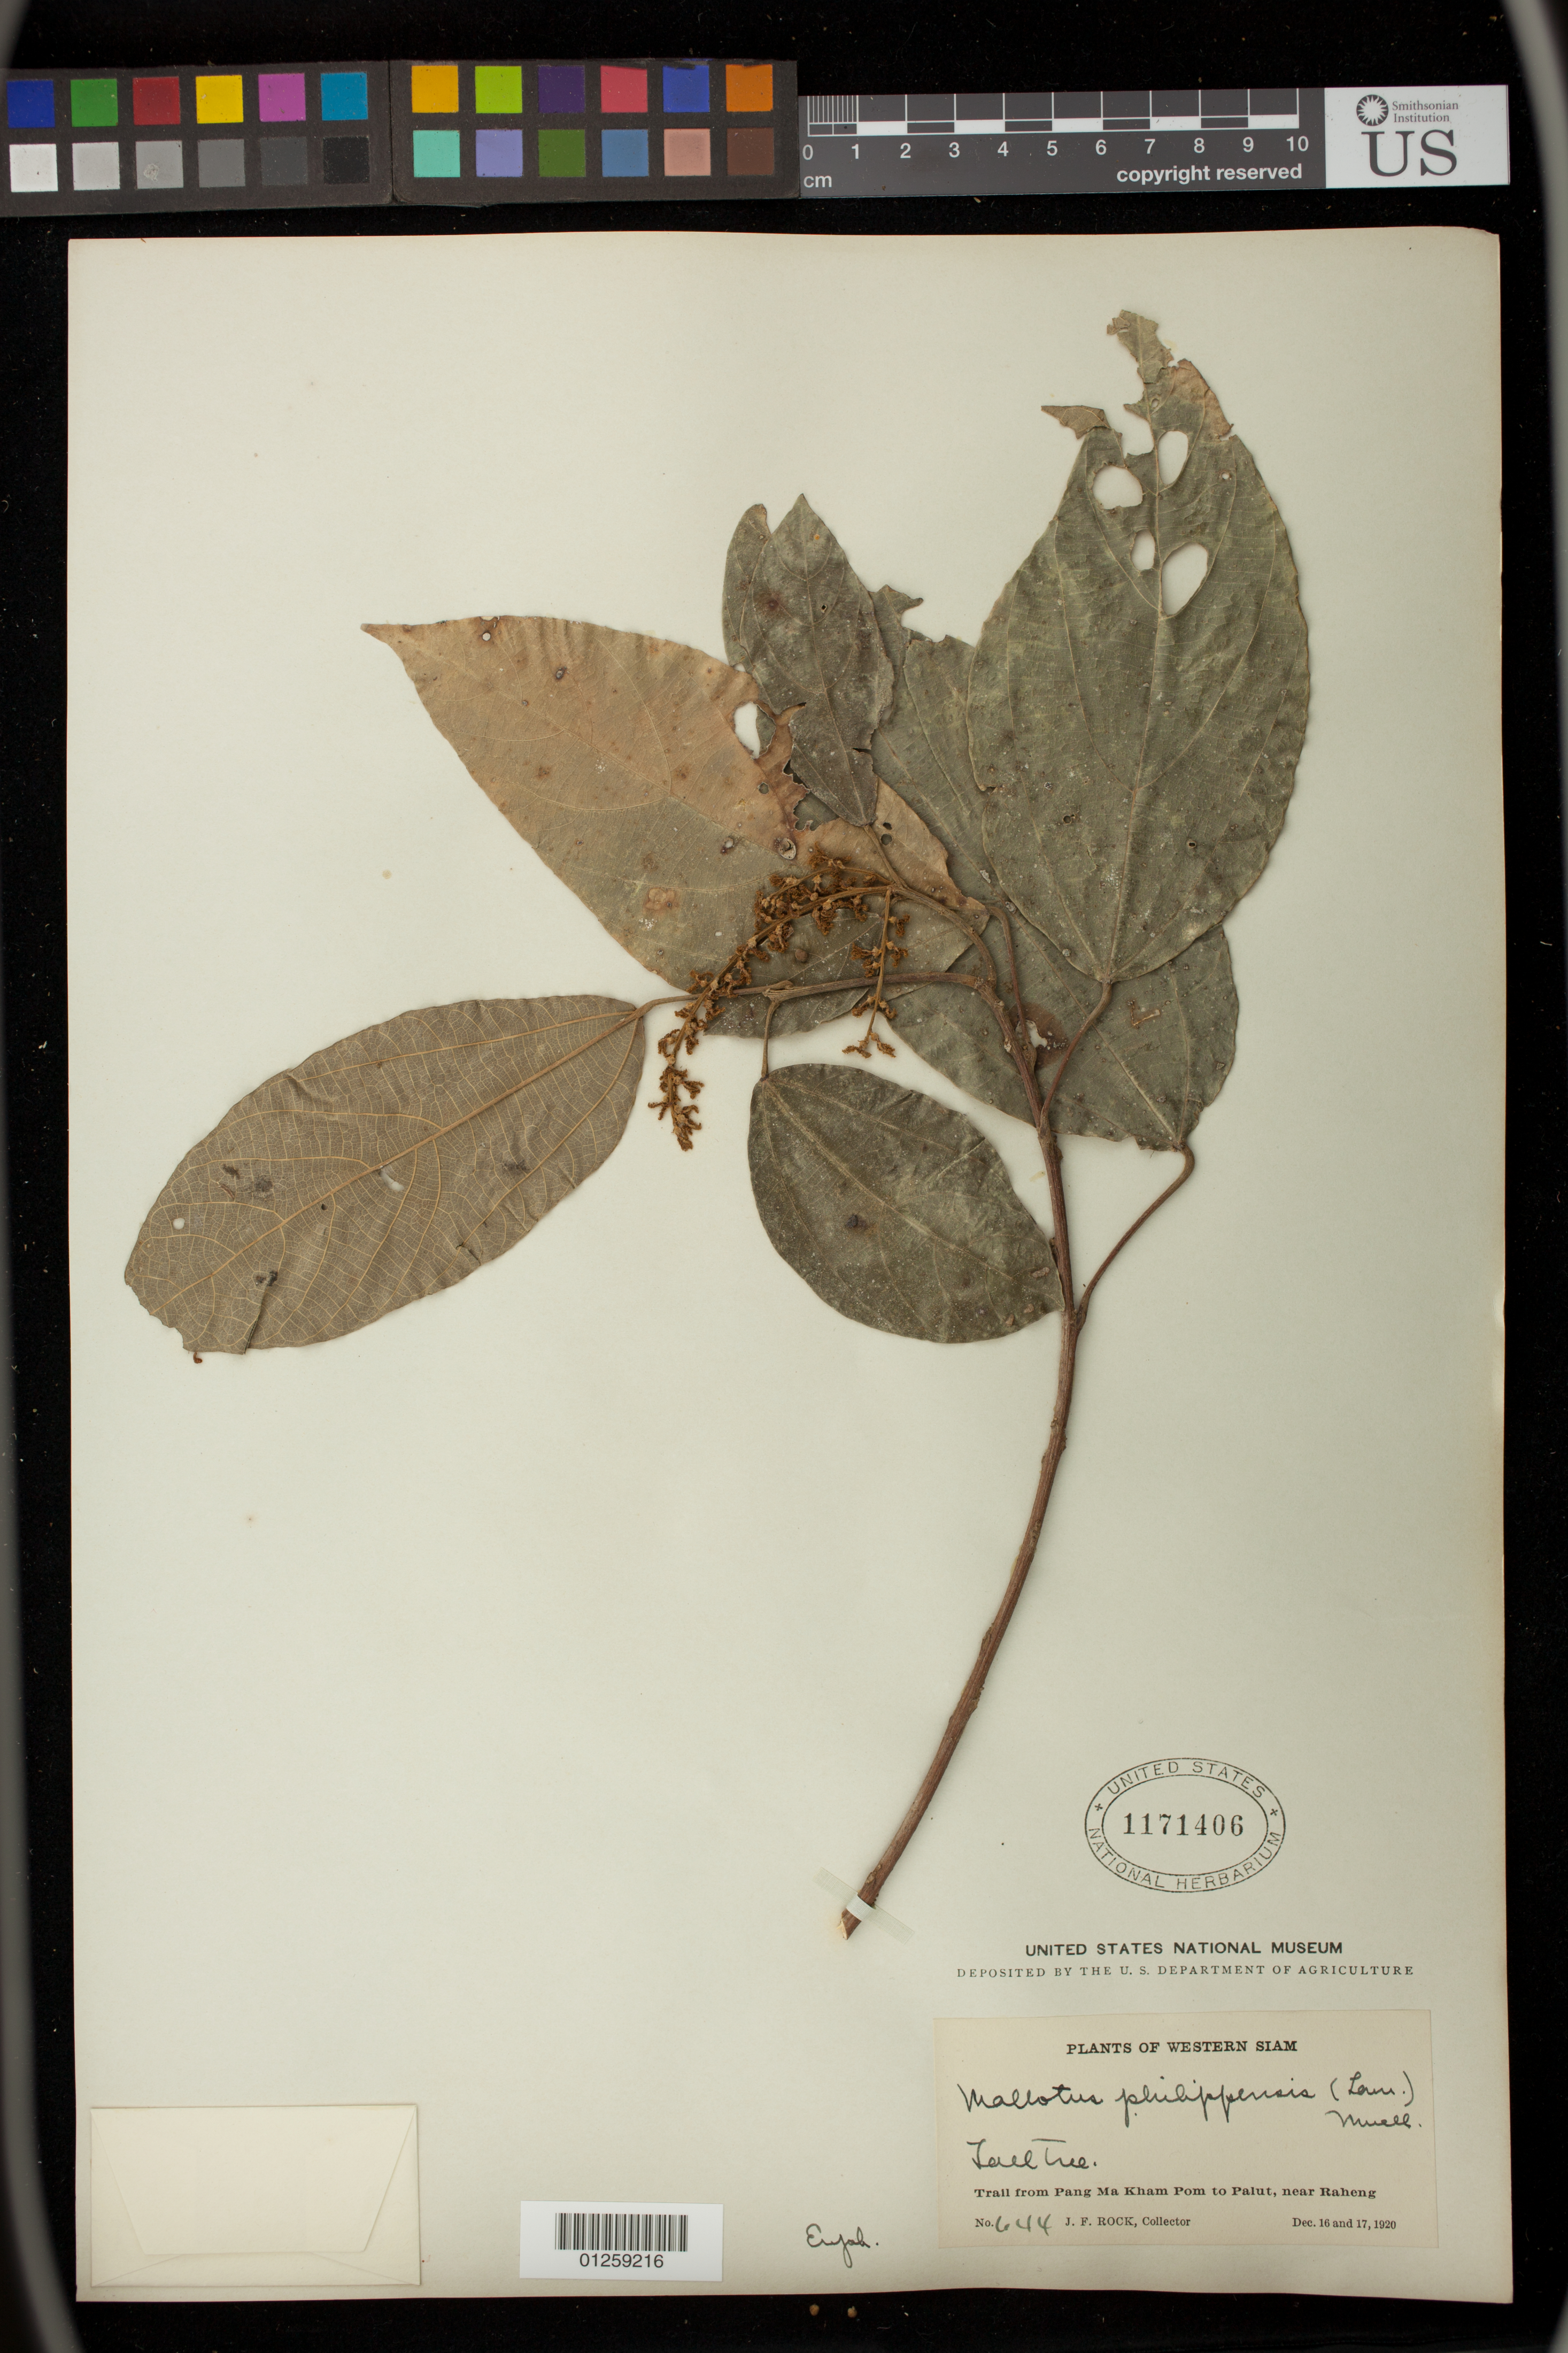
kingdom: Plantae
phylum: Tracheophyta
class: Magnoliopsida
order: Malpighiales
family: Euphorbiaceae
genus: Mallotus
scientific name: Mallotus philippensis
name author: (Lam.) Müll. Arg.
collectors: J. F. Rock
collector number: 644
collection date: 1920-12-16,1920-12-17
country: Thailand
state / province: Tak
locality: Trail from Pang Ma Kham Pom to Palut, near Raheng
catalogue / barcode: US 1171406